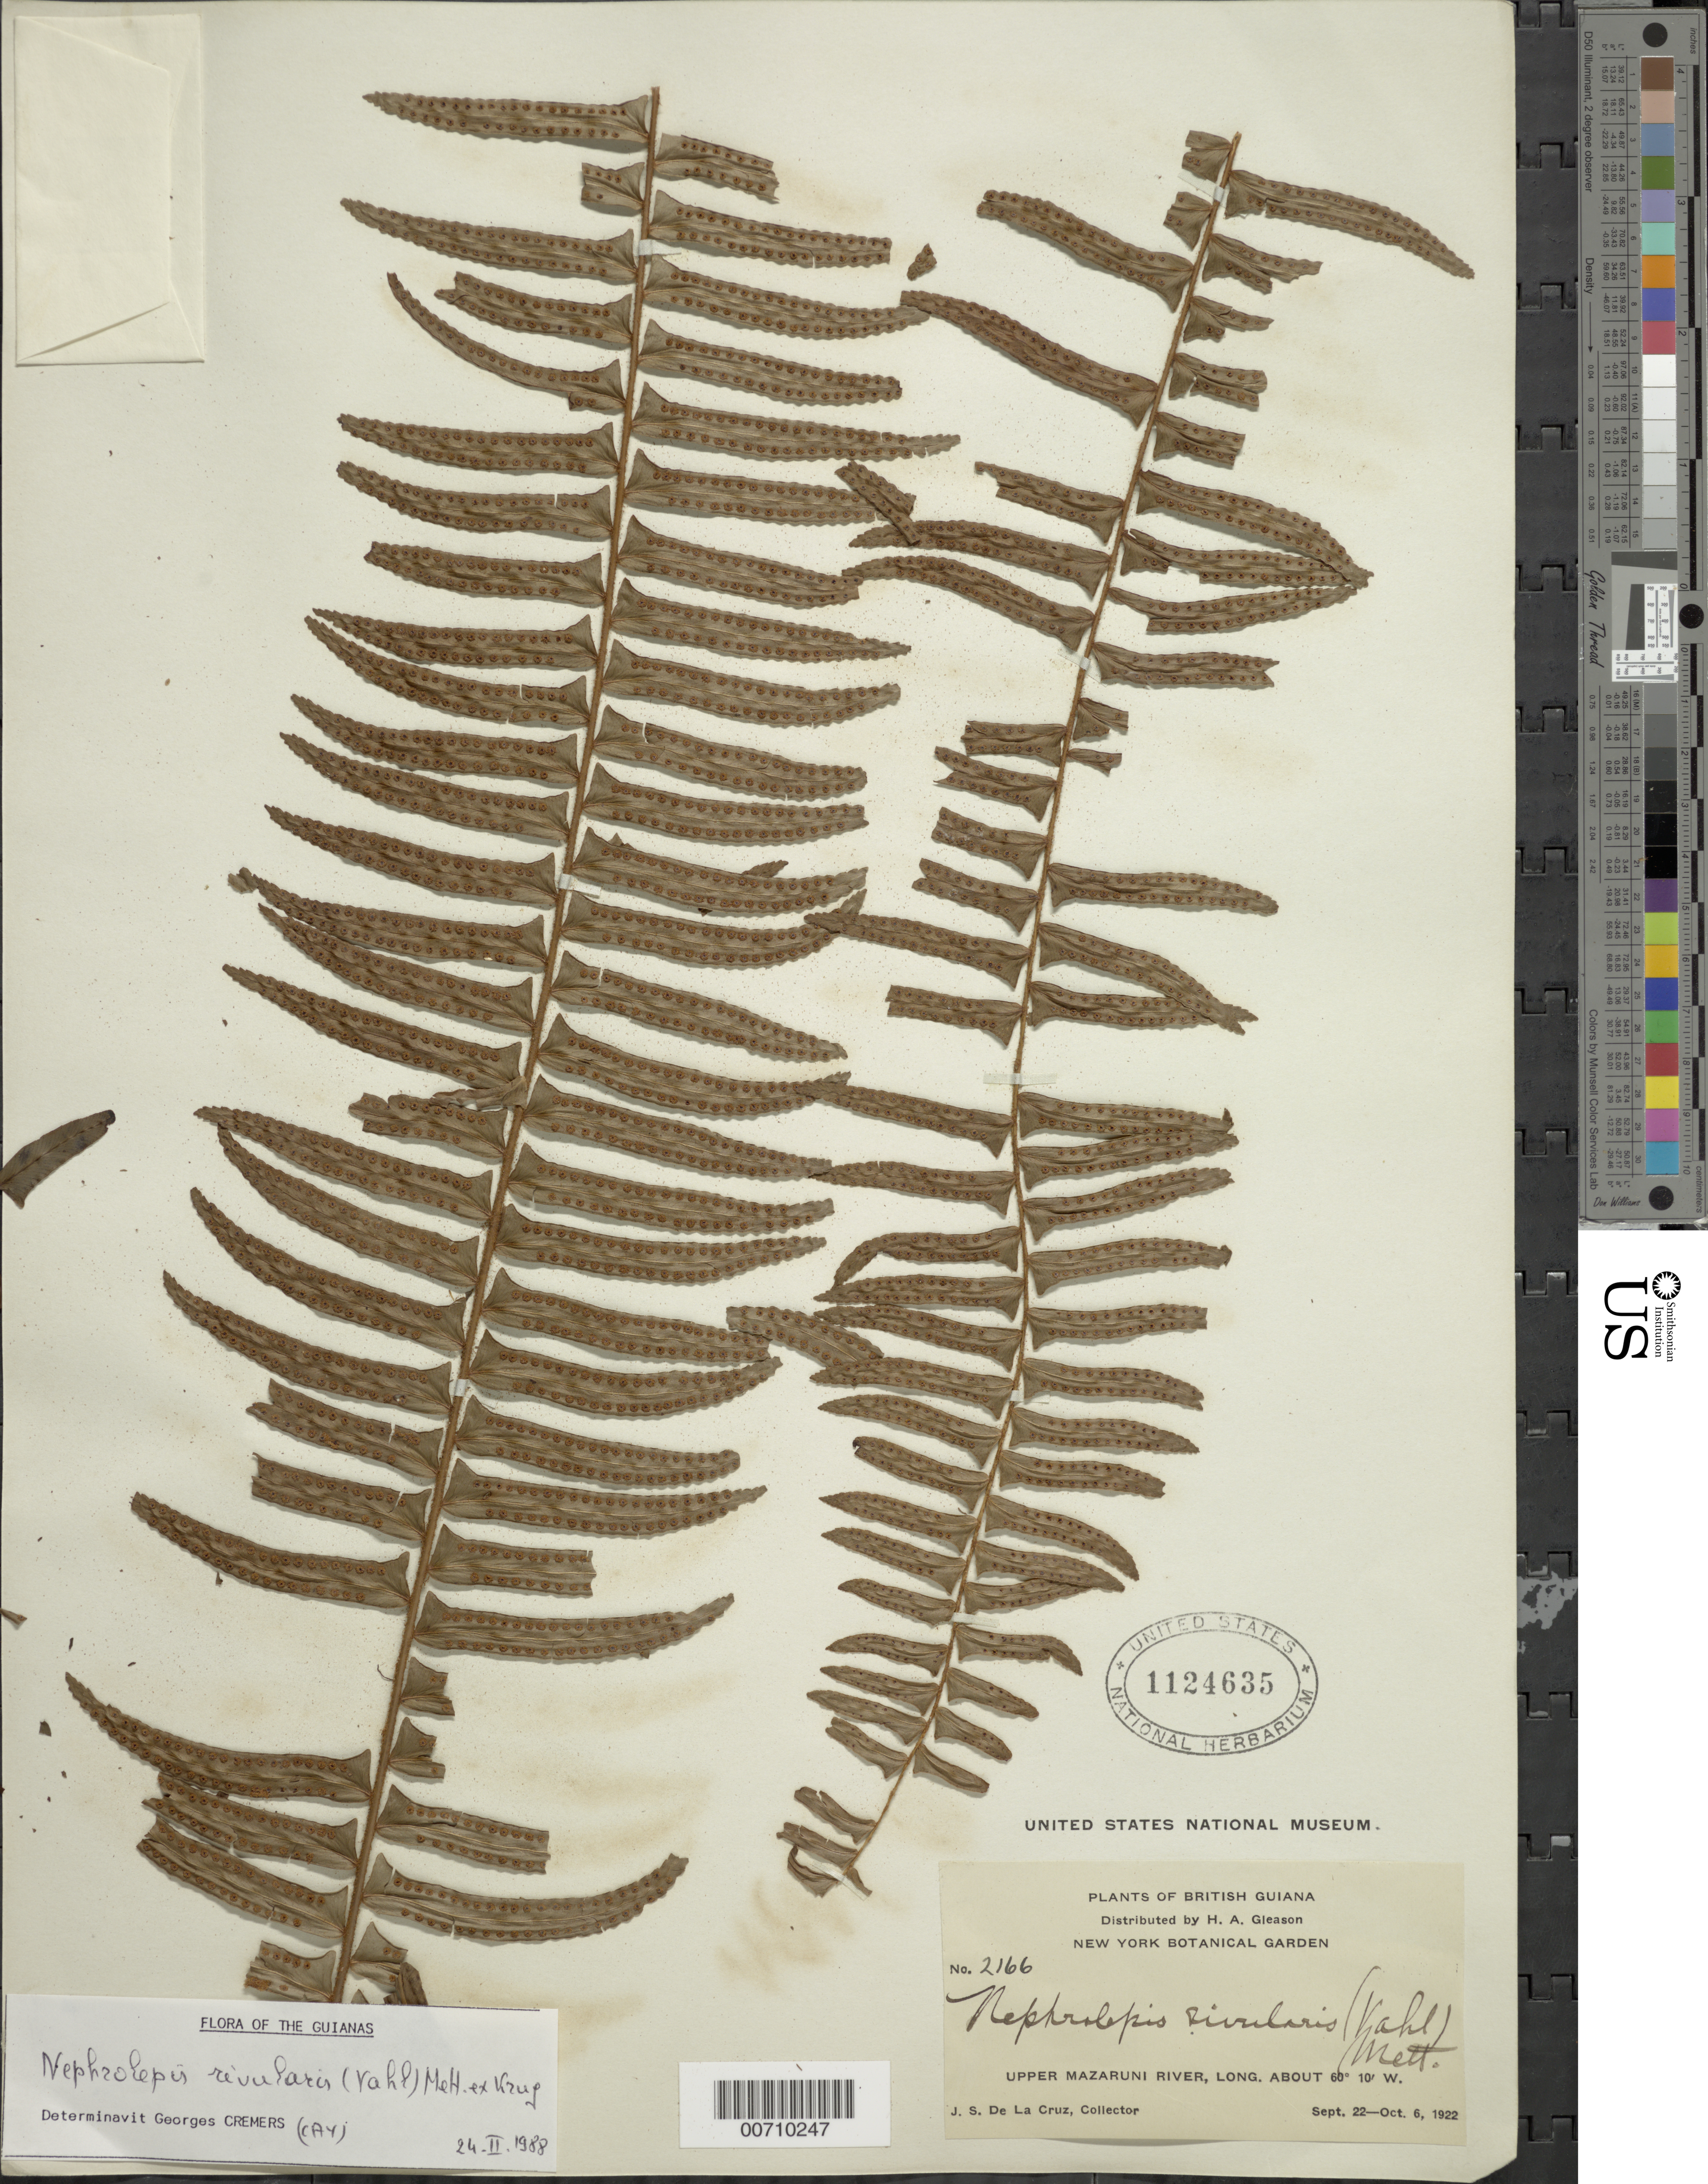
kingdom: Plantae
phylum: Tracheophyta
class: Polypodiopsida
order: Polypodiales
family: Nephrolepidaceae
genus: Nephrolepis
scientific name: Nephrolepis rivularis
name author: (Vahl) Mett. ex Krug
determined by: Cremers, Georges A.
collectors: J. S. de la Cruz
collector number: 2166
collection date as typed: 22-Sep-22 to 6-Oct-22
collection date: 1922-09-22/1922-10-06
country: Guyana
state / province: Cuyuni-Mazaruni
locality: Upper Mazaruni R.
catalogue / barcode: US 1124635